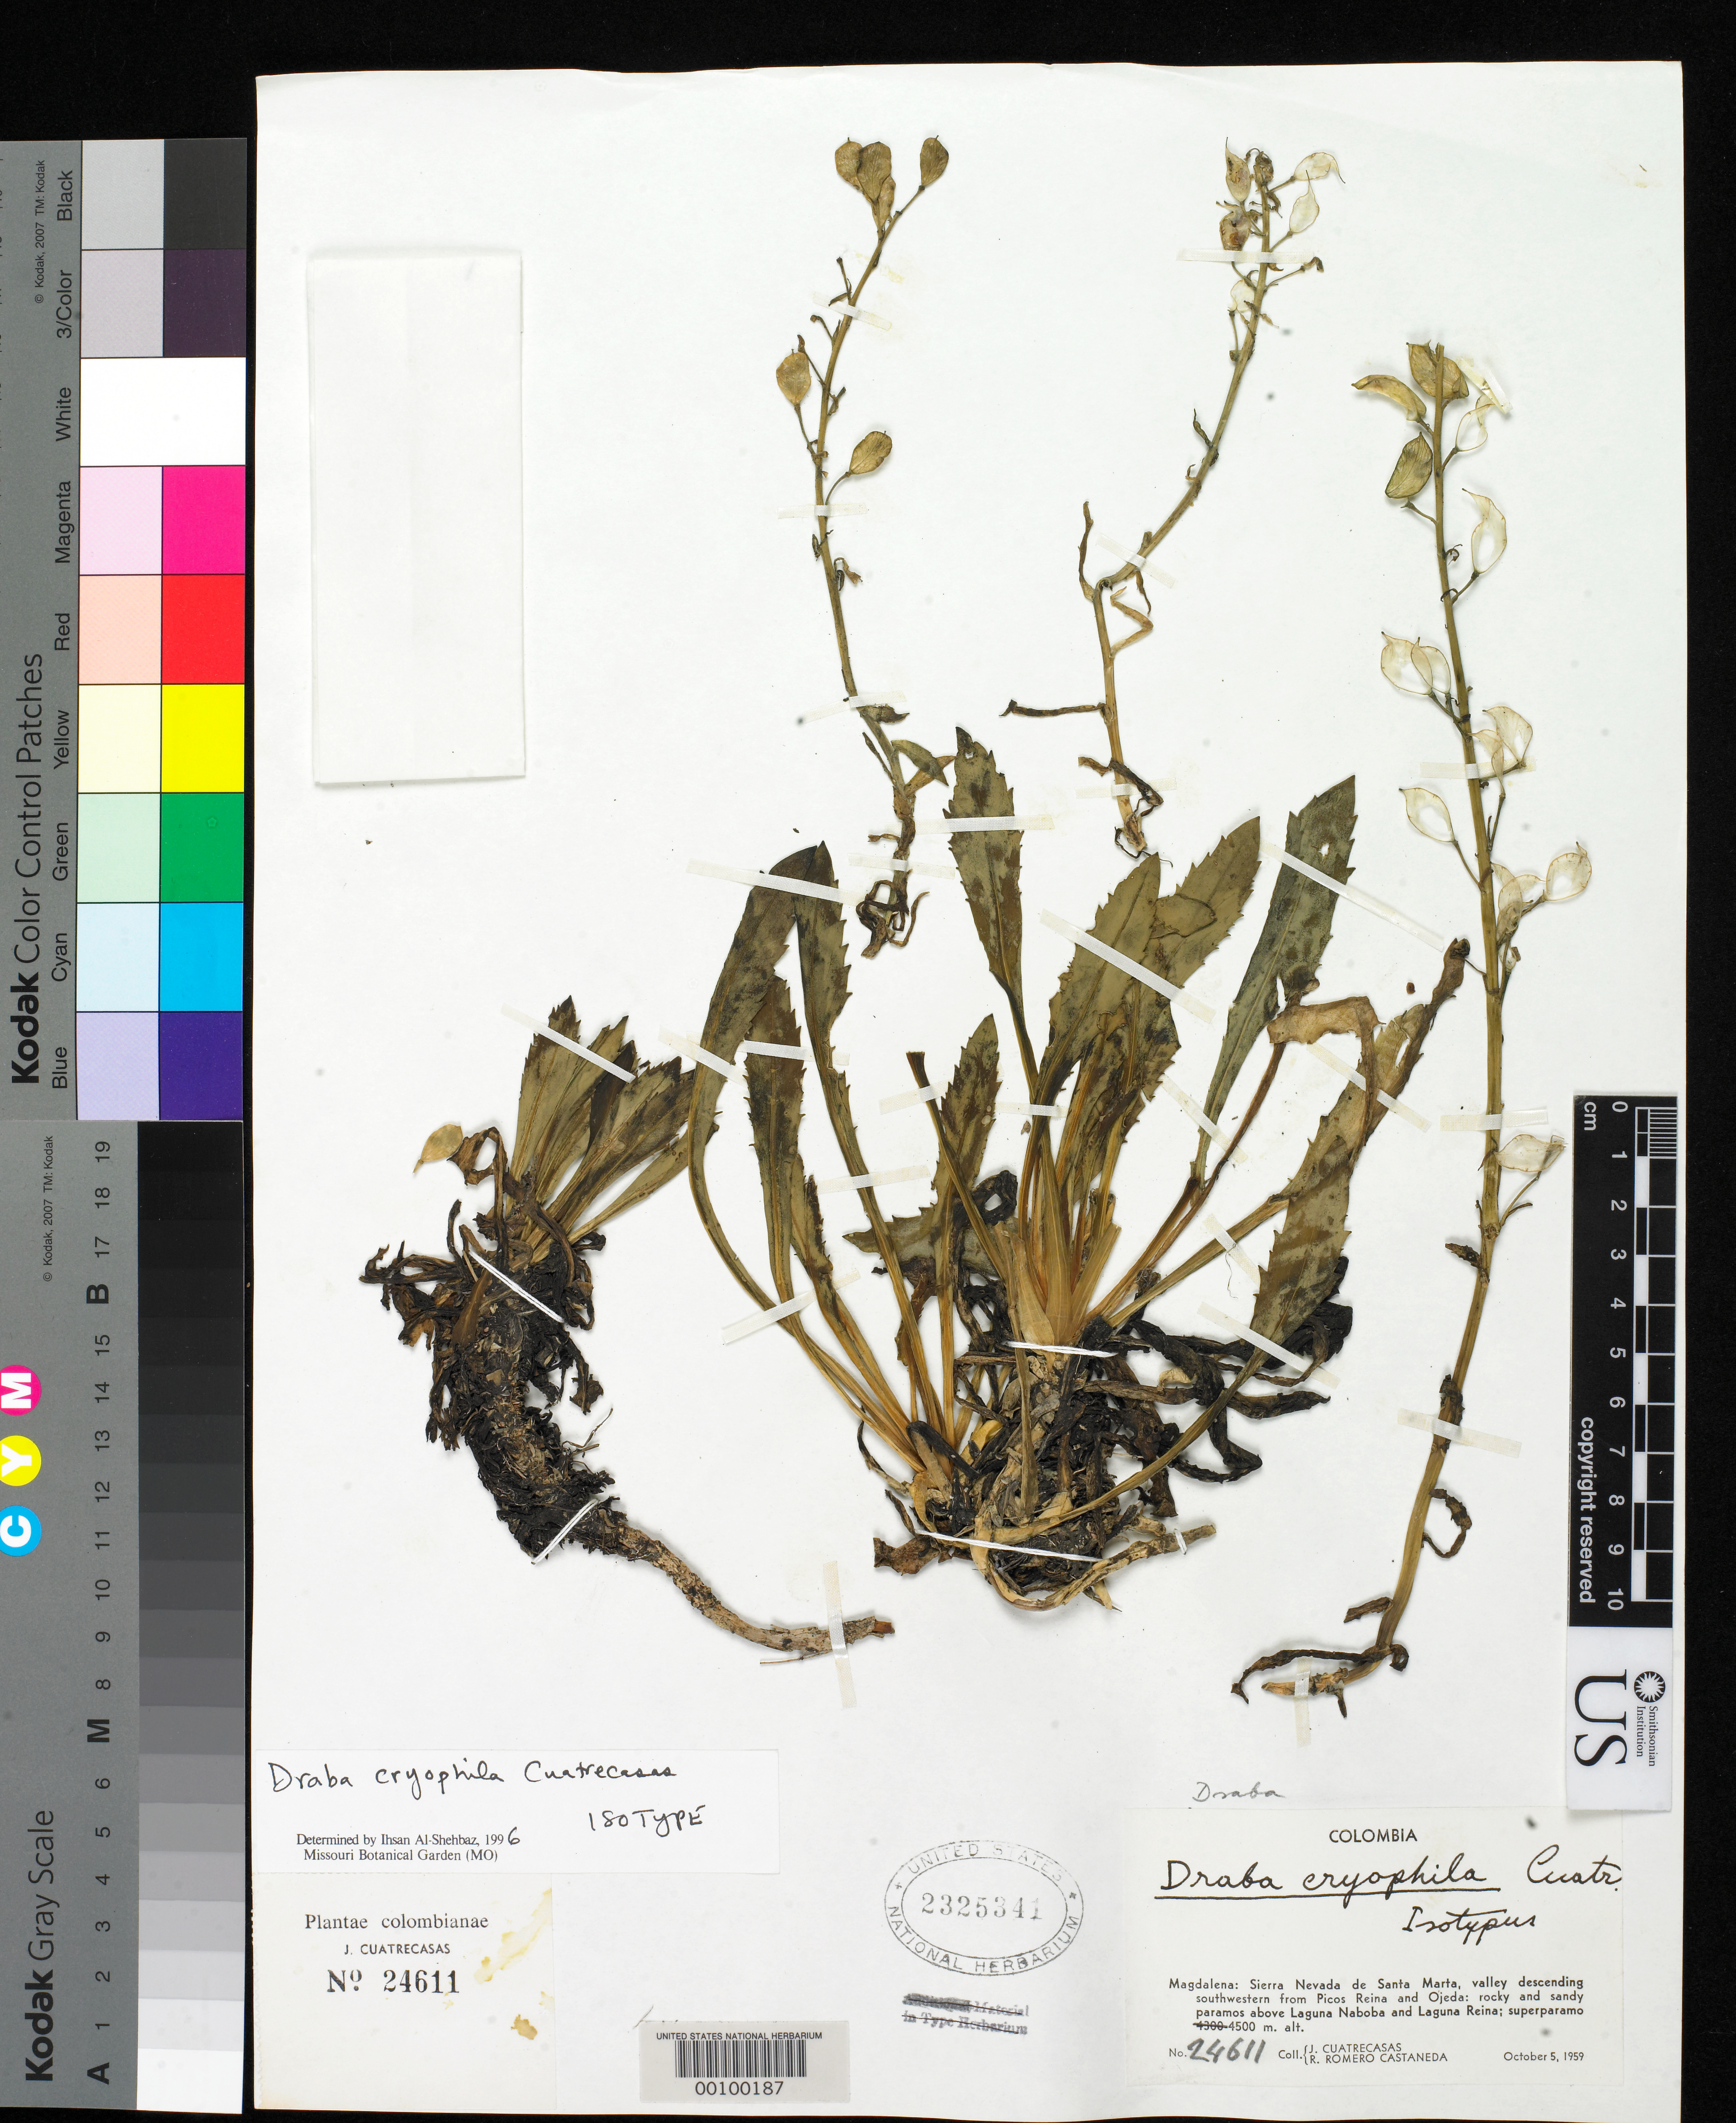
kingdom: Plantae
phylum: Tracheophyta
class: Magnoliopsida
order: Brassicales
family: Brassicaceae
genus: Draba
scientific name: Draba cryophila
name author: Cuatrec.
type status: Isotype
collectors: J. Cuatrecasas & R. Romero Castañeda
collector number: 24611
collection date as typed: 05 Oct 1959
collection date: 1959-10-05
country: Colombia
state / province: Magdalena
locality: Sierra Nevada de Santa Marta, above Laguna Naboba and Laguna Reina.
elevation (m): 4500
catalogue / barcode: US 2325341